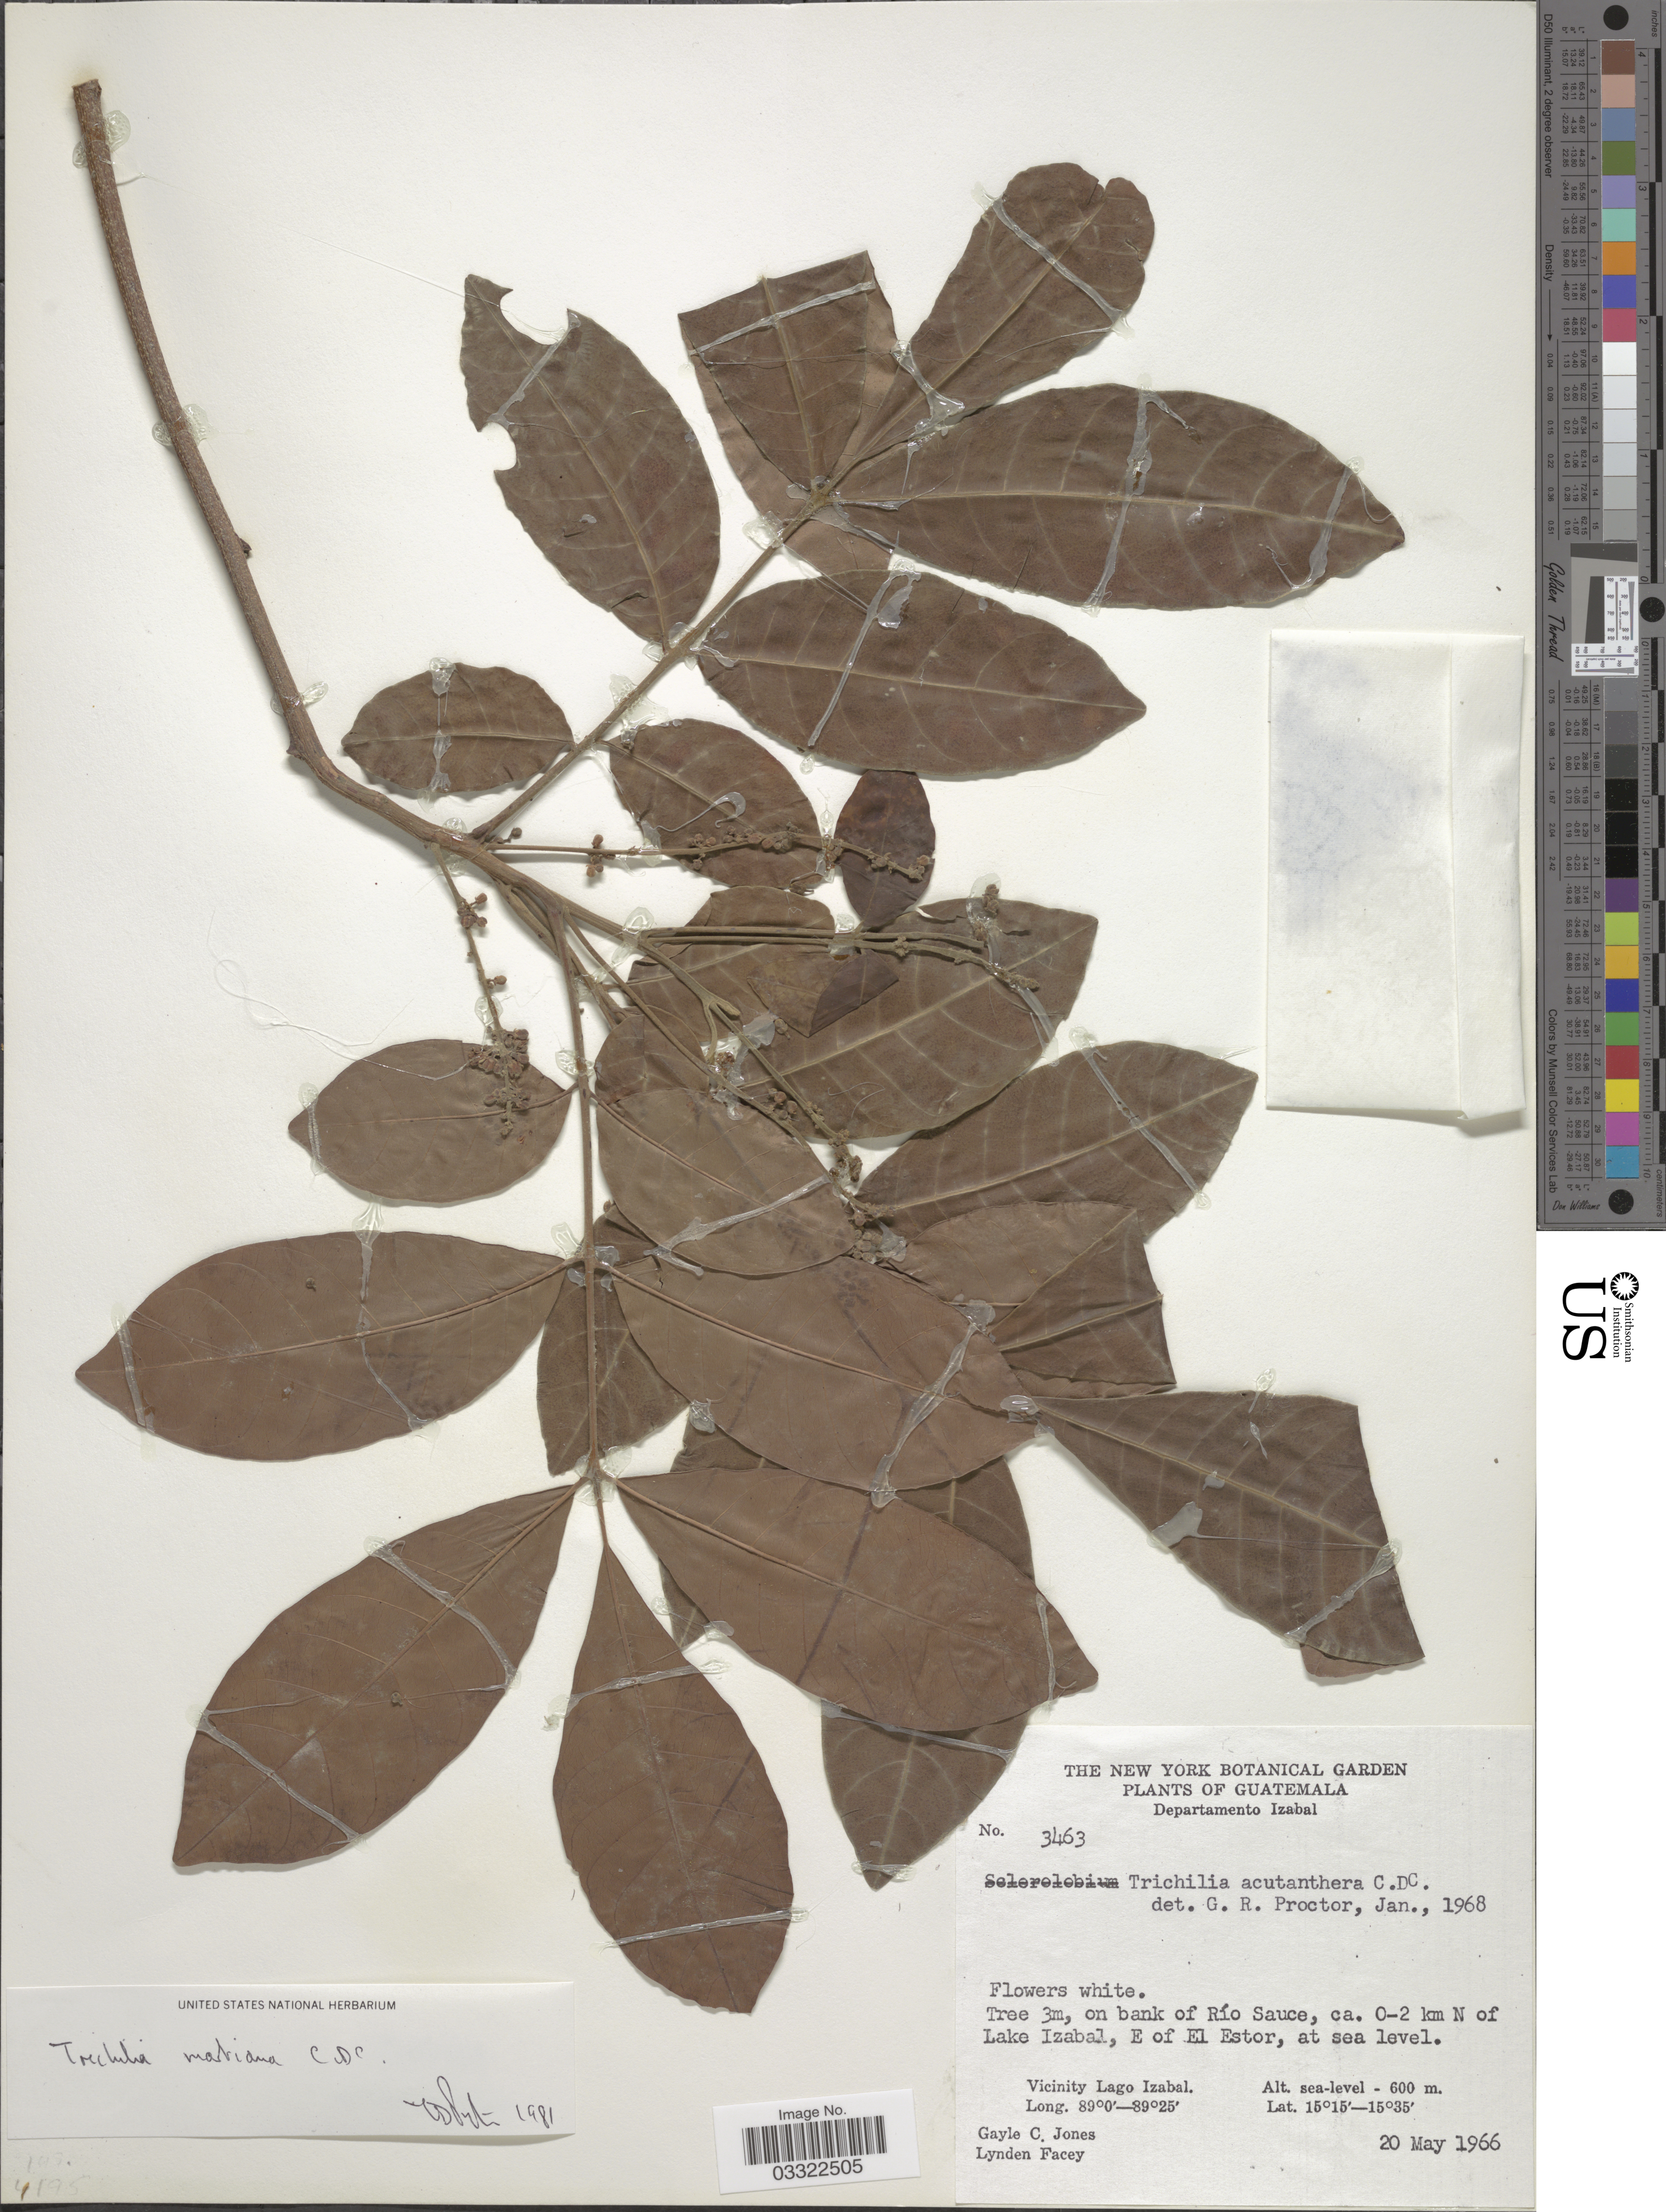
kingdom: Plantae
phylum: Tracheophyta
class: Magnoliopsida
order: Sapindales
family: Meliaceae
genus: Trichilia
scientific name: Trichilia martiana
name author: C. DC.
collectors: G. C. Jones & L. Facey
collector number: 3463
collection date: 1966-05-20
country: Guatemala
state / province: Izabal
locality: Departamento Izabal. On bank of Río Sauce, ca. 0-2 km N of Lake Izabal, E of El Estor. Vicinity of Lago Izabal.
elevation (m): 0